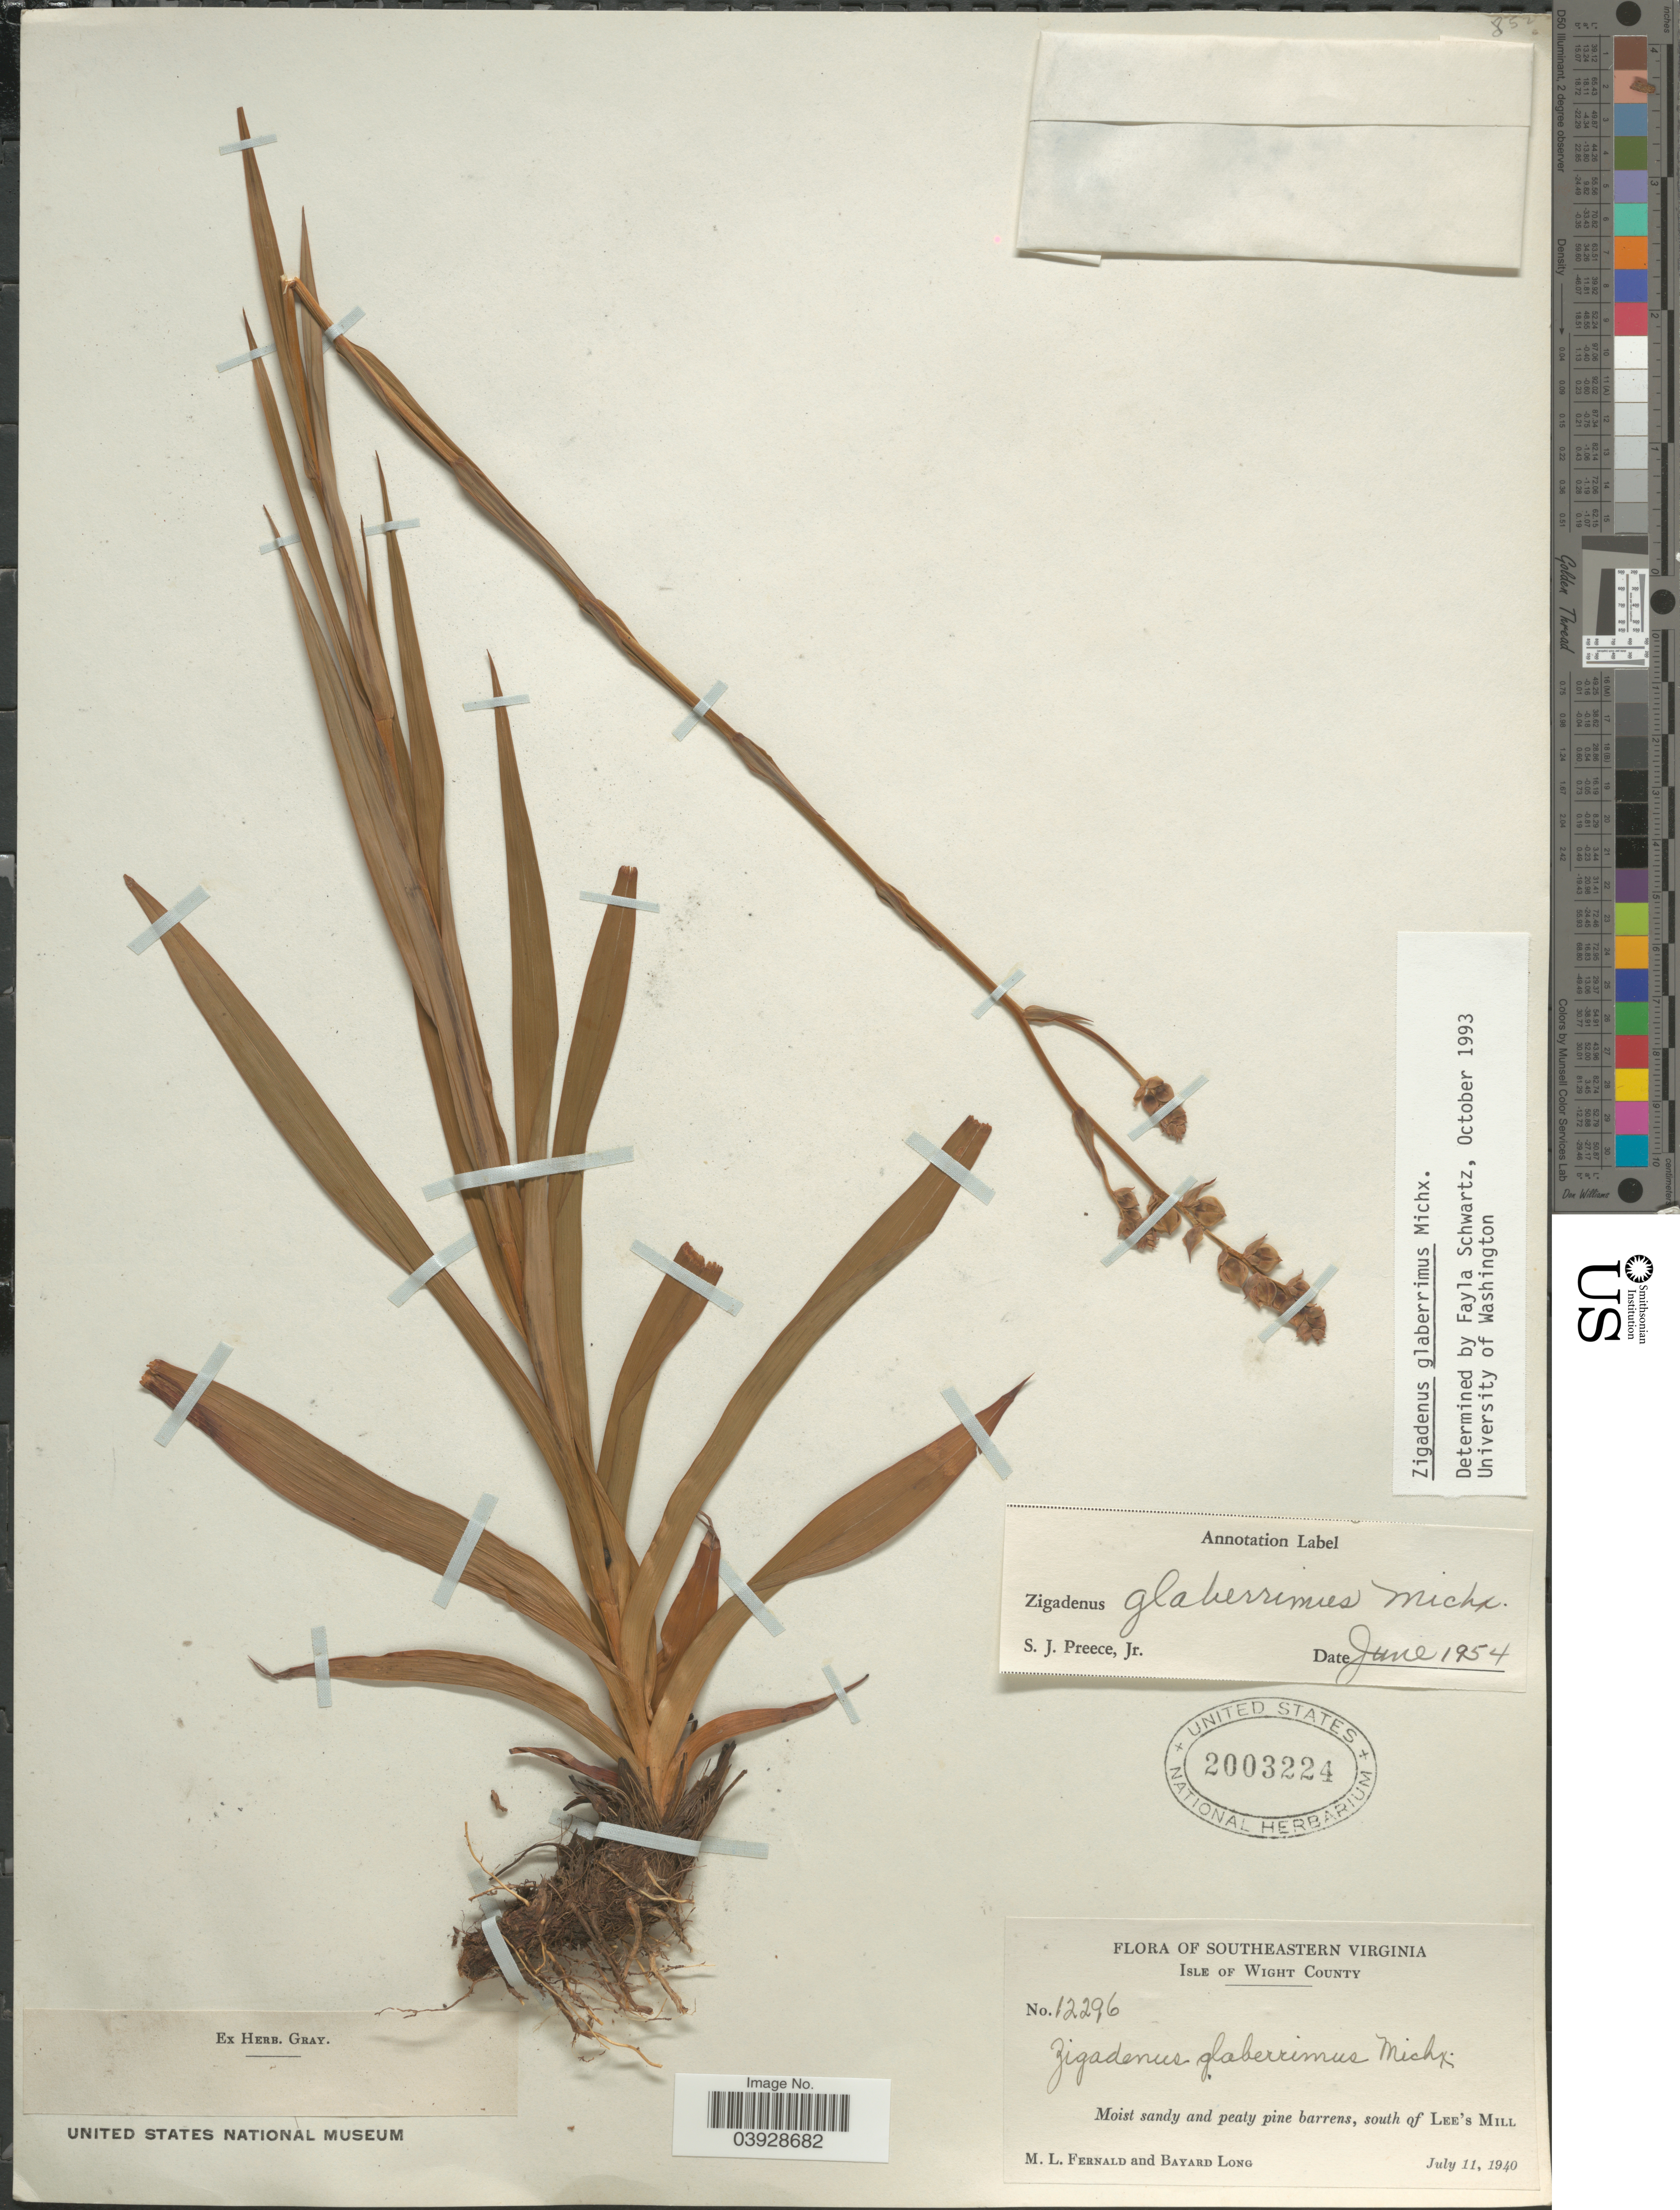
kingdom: Plantae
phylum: Tracheophyta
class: Liliopsida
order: Liliales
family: Melanthiaceae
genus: Zigadenus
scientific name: Zigadenus glaberrimus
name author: Michx.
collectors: M. L. Fernald & B. Long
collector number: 12296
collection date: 1940-07-11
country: United States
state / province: Virginia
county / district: Isle of Wight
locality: Southeastern. Isle of Wight County. Moist sandy and peaty pine barrens, south of Lee's Mill.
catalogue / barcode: US 2003224